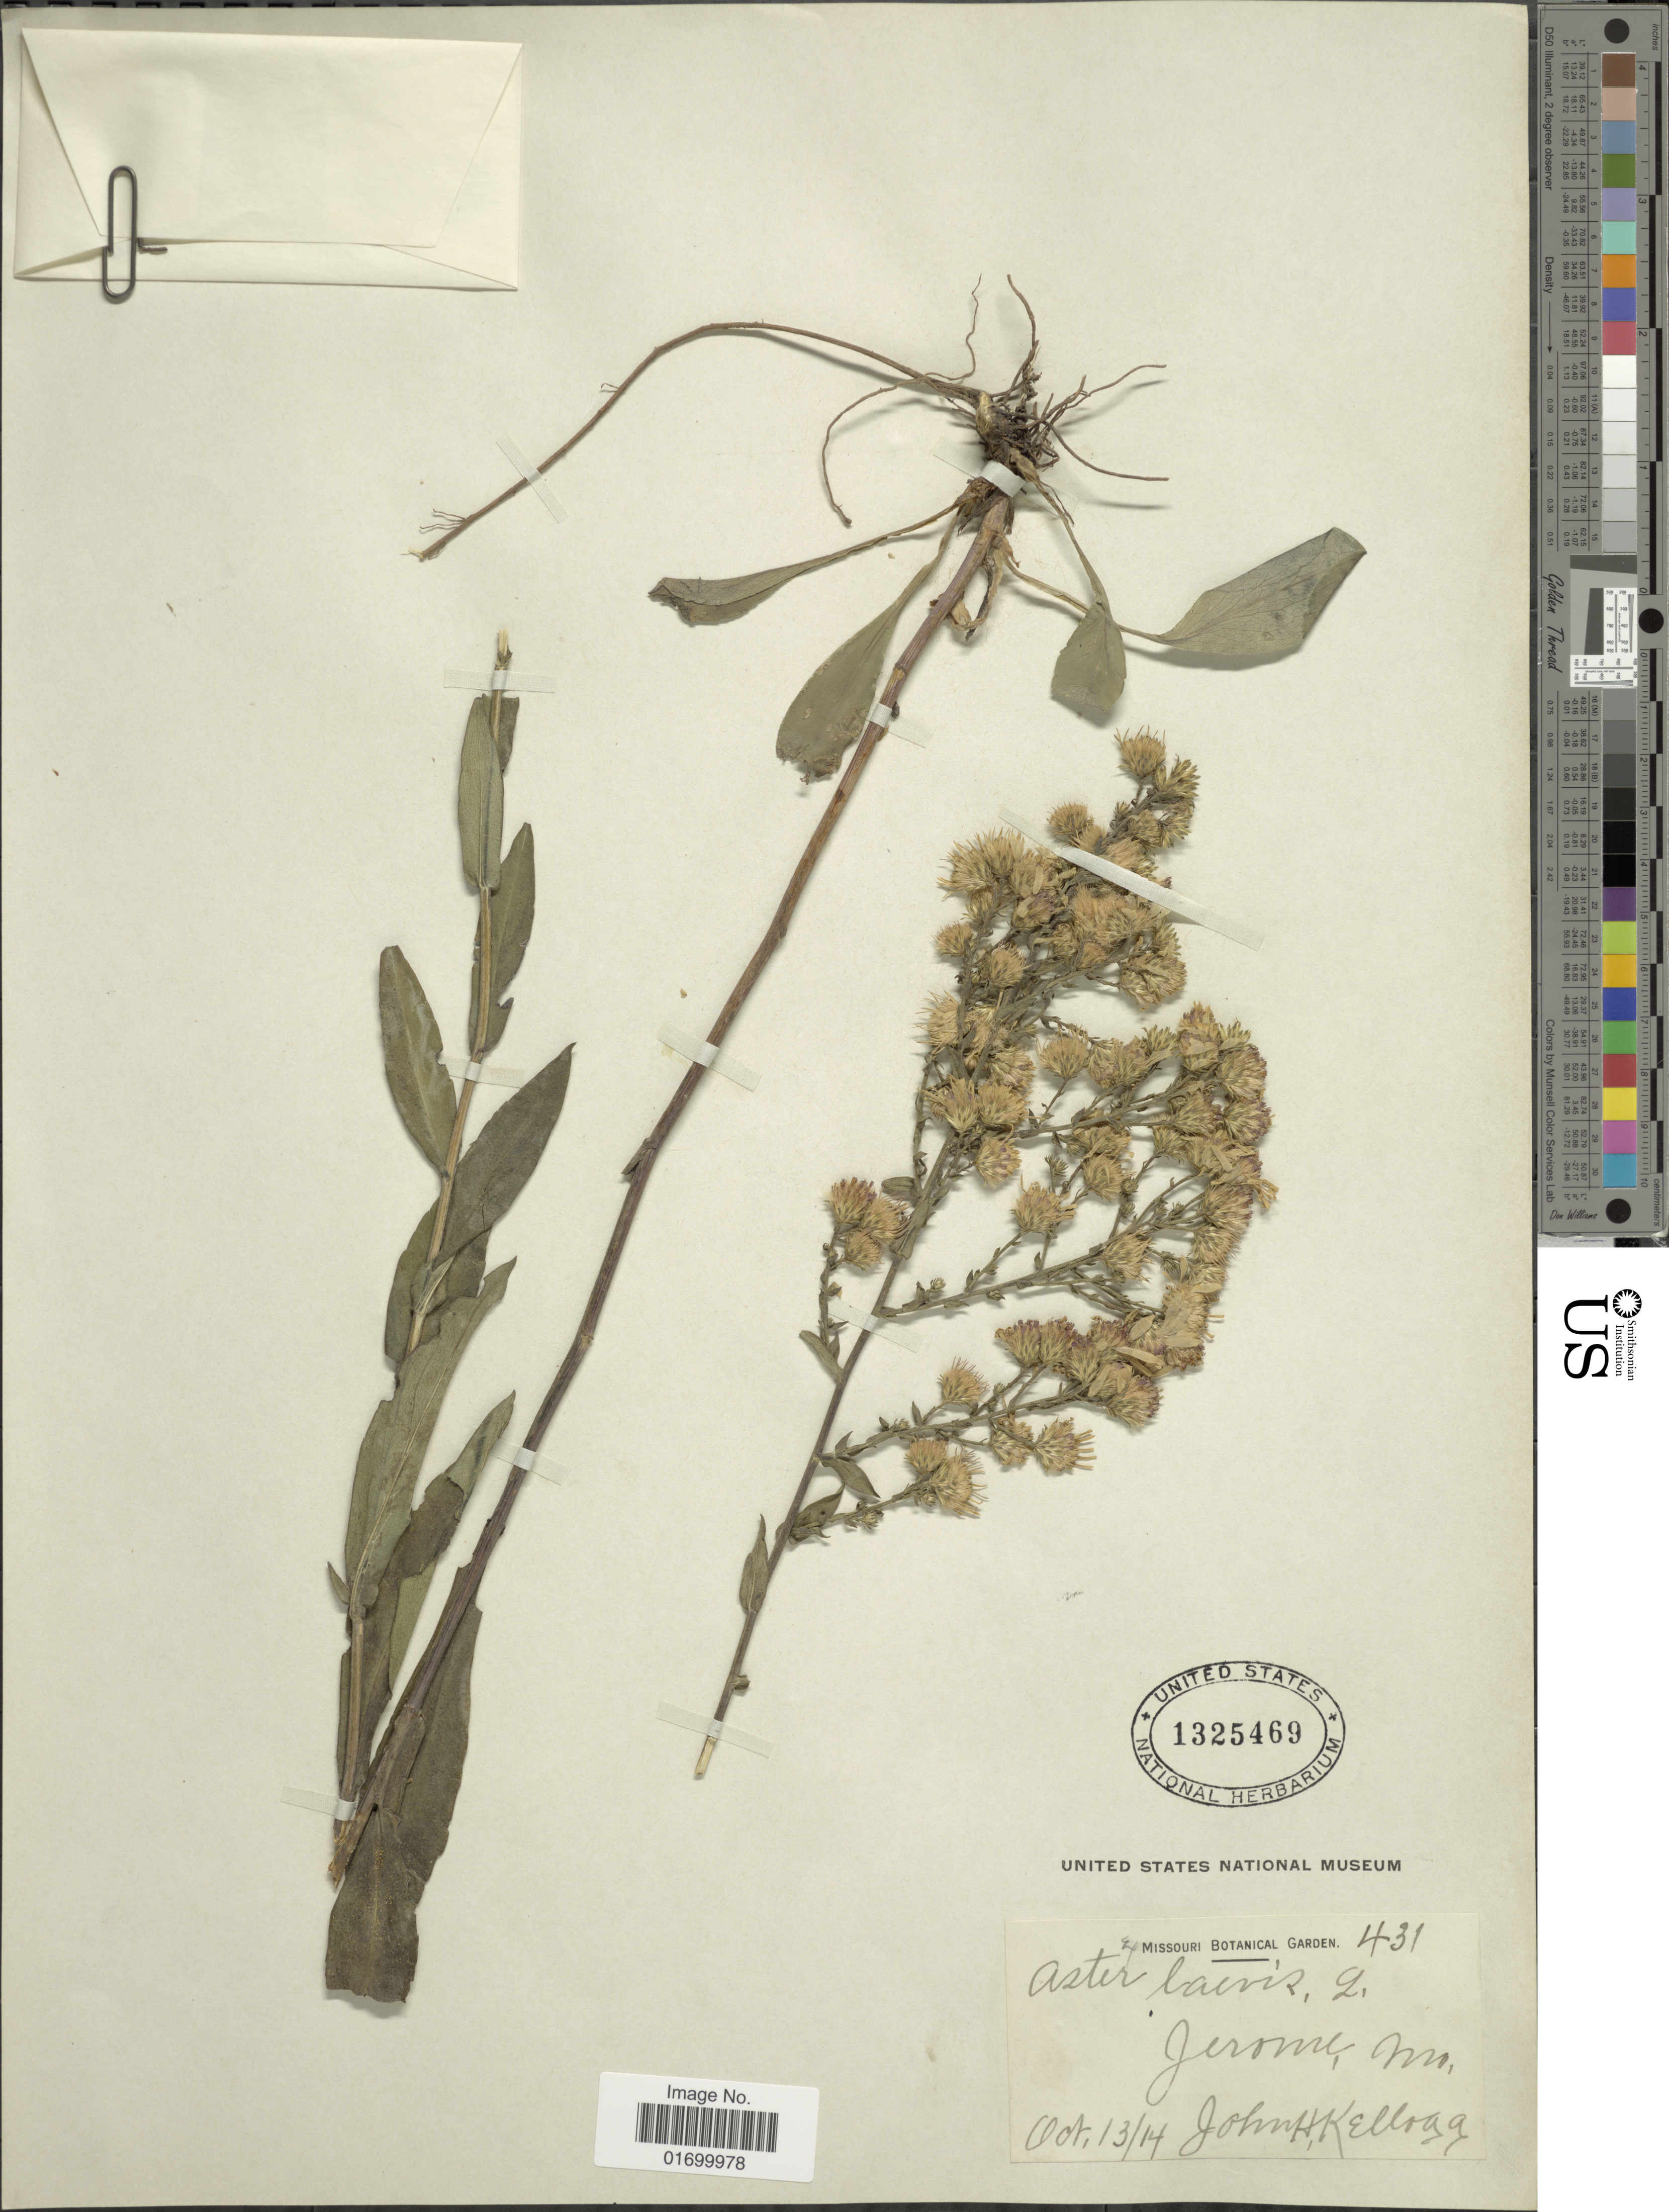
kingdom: Plantae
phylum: Tracheophyta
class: Magnoliopsida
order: Asterales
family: Asteraceae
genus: Symphyotrichum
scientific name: Symphyotrichum laeve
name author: (L.) Á. Löve & D. Löve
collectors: J. H. Kellogg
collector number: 431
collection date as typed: Transcribed d/m/y: 13/10/14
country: United States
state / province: Missouri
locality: Jerome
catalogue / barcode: US 1325469